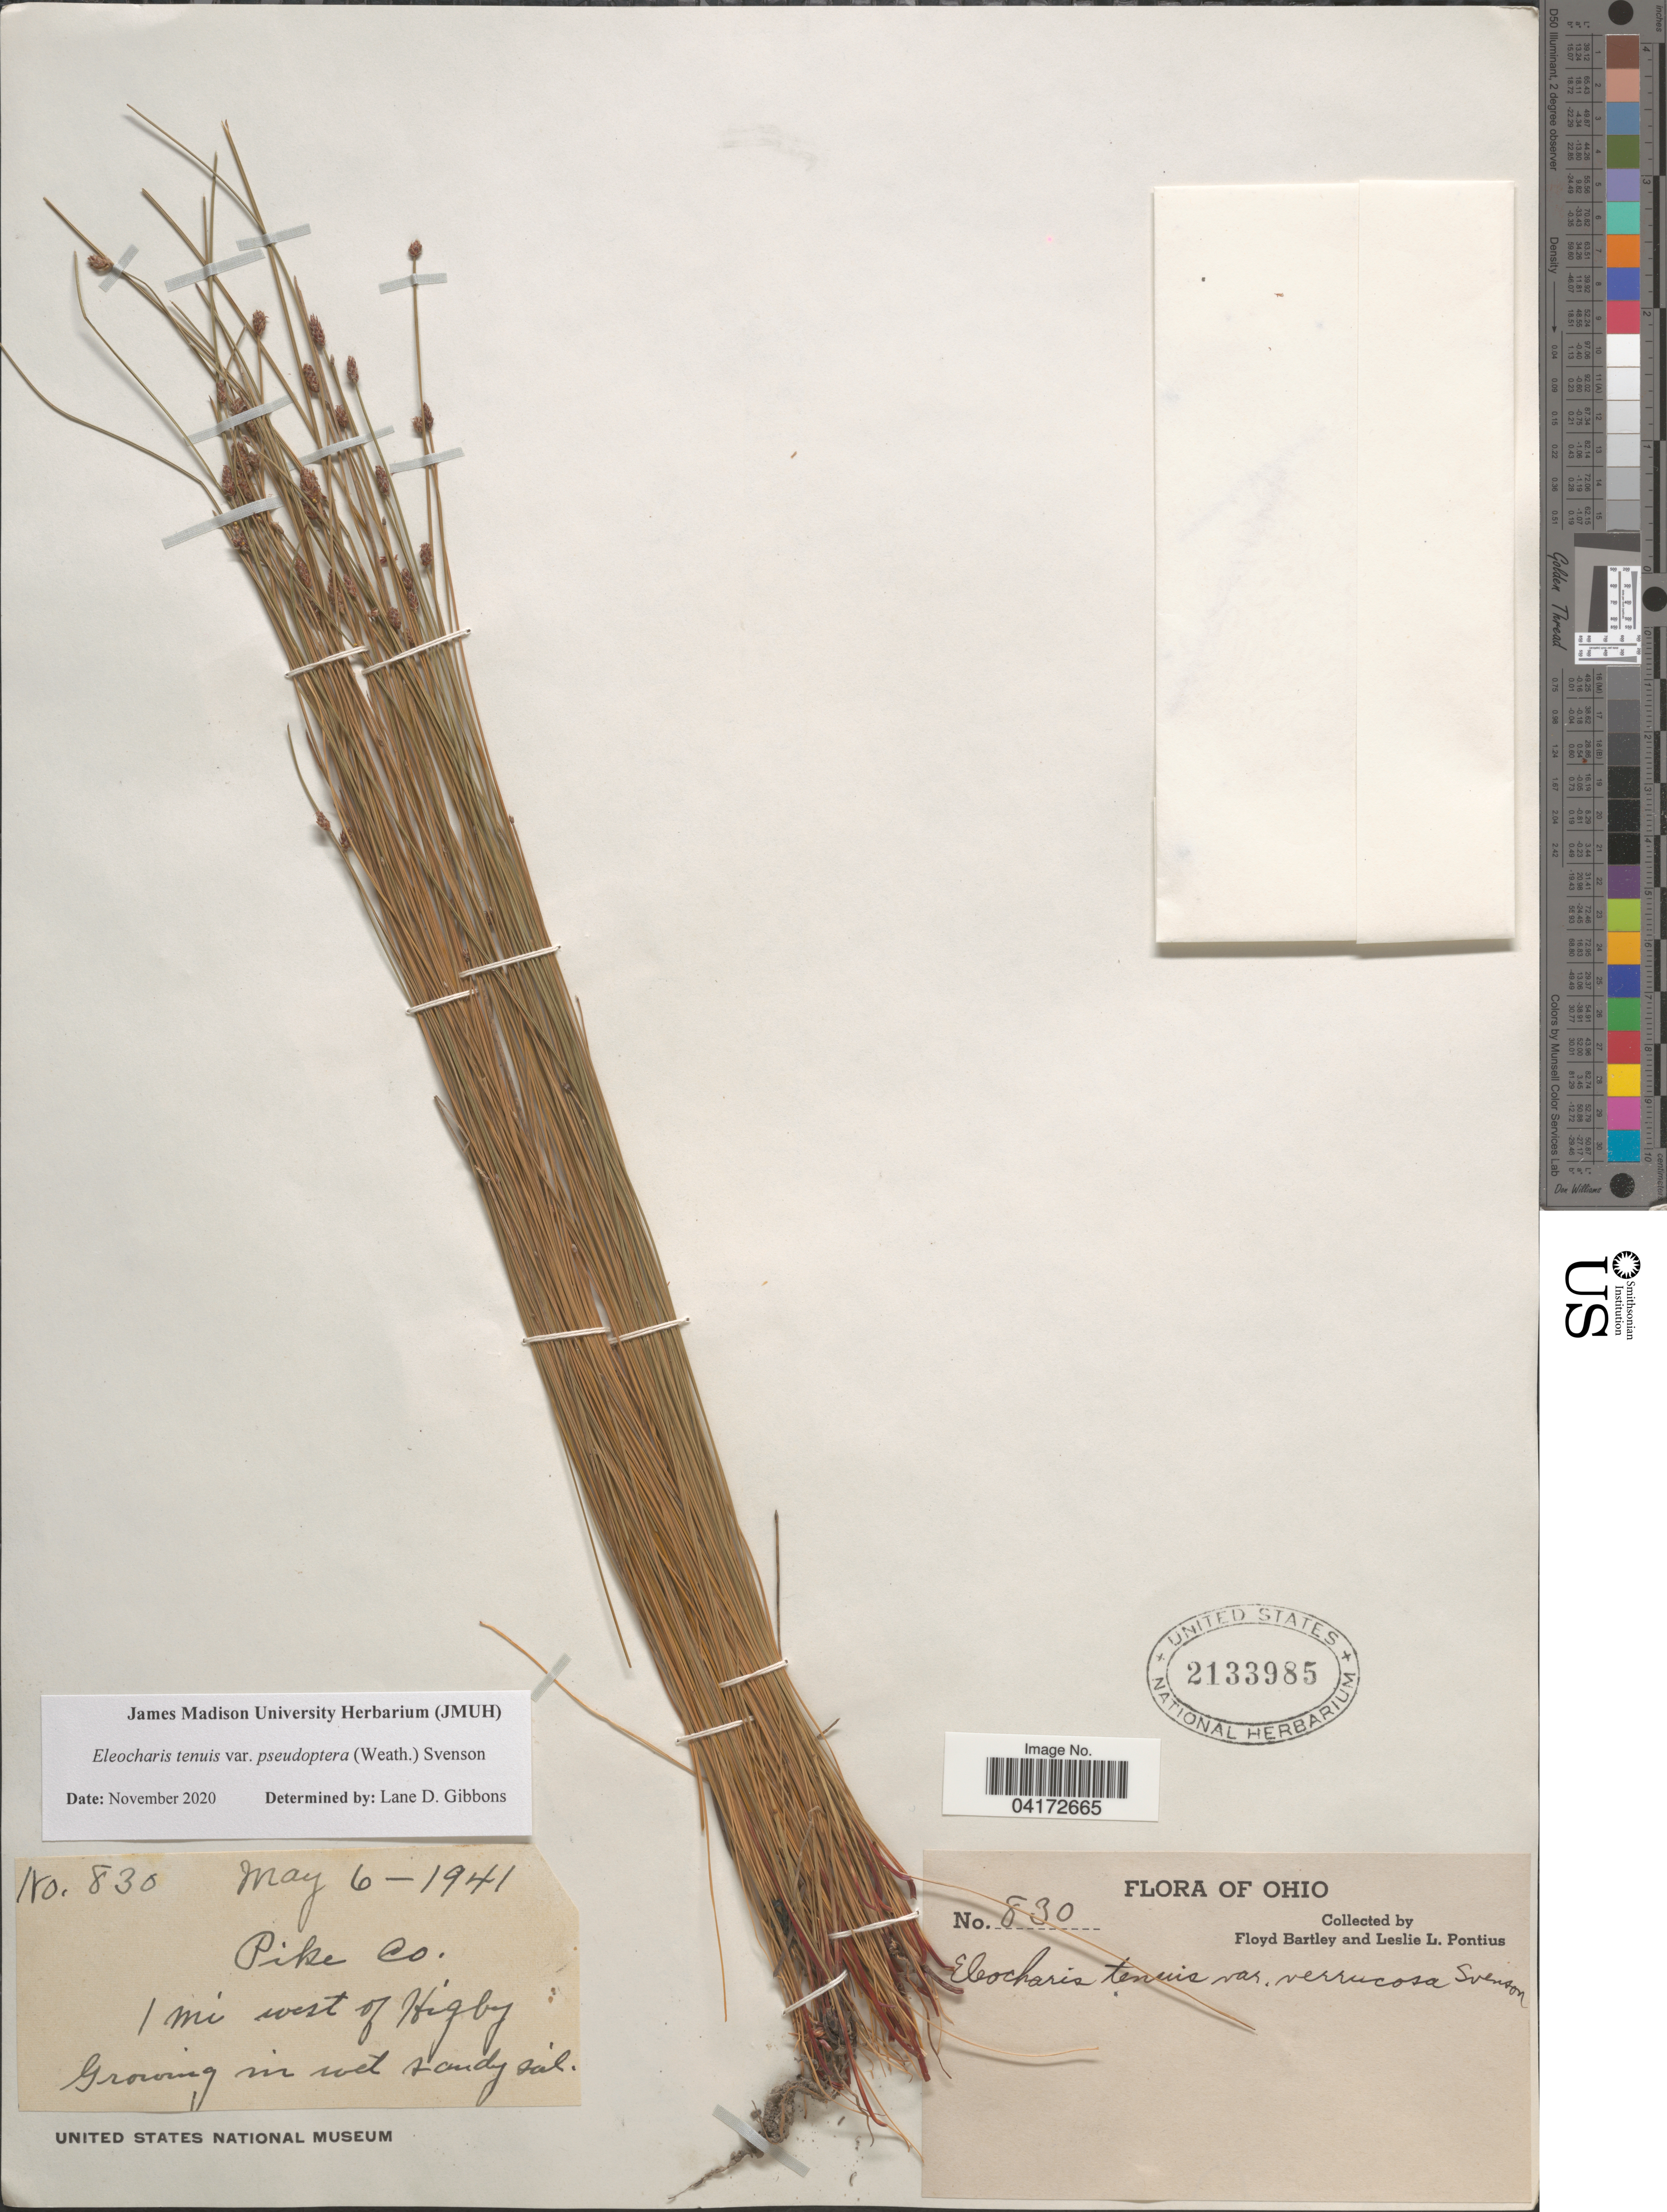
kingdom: Plantae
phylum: Tracheophyta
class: Liliopsida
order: Poales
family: Cyperaceae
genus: Eleocharis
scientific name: Eleocharis tenuis var. pseudoptera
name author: (Weath.) Svenson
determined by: Gibbons, Lane D.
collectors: F. Bartley & L. Pontius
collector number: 830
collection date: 1941-05-06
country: United States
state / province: Ohio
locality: Pike Co. 1 mi west of Higby.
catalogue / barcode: US 2133985